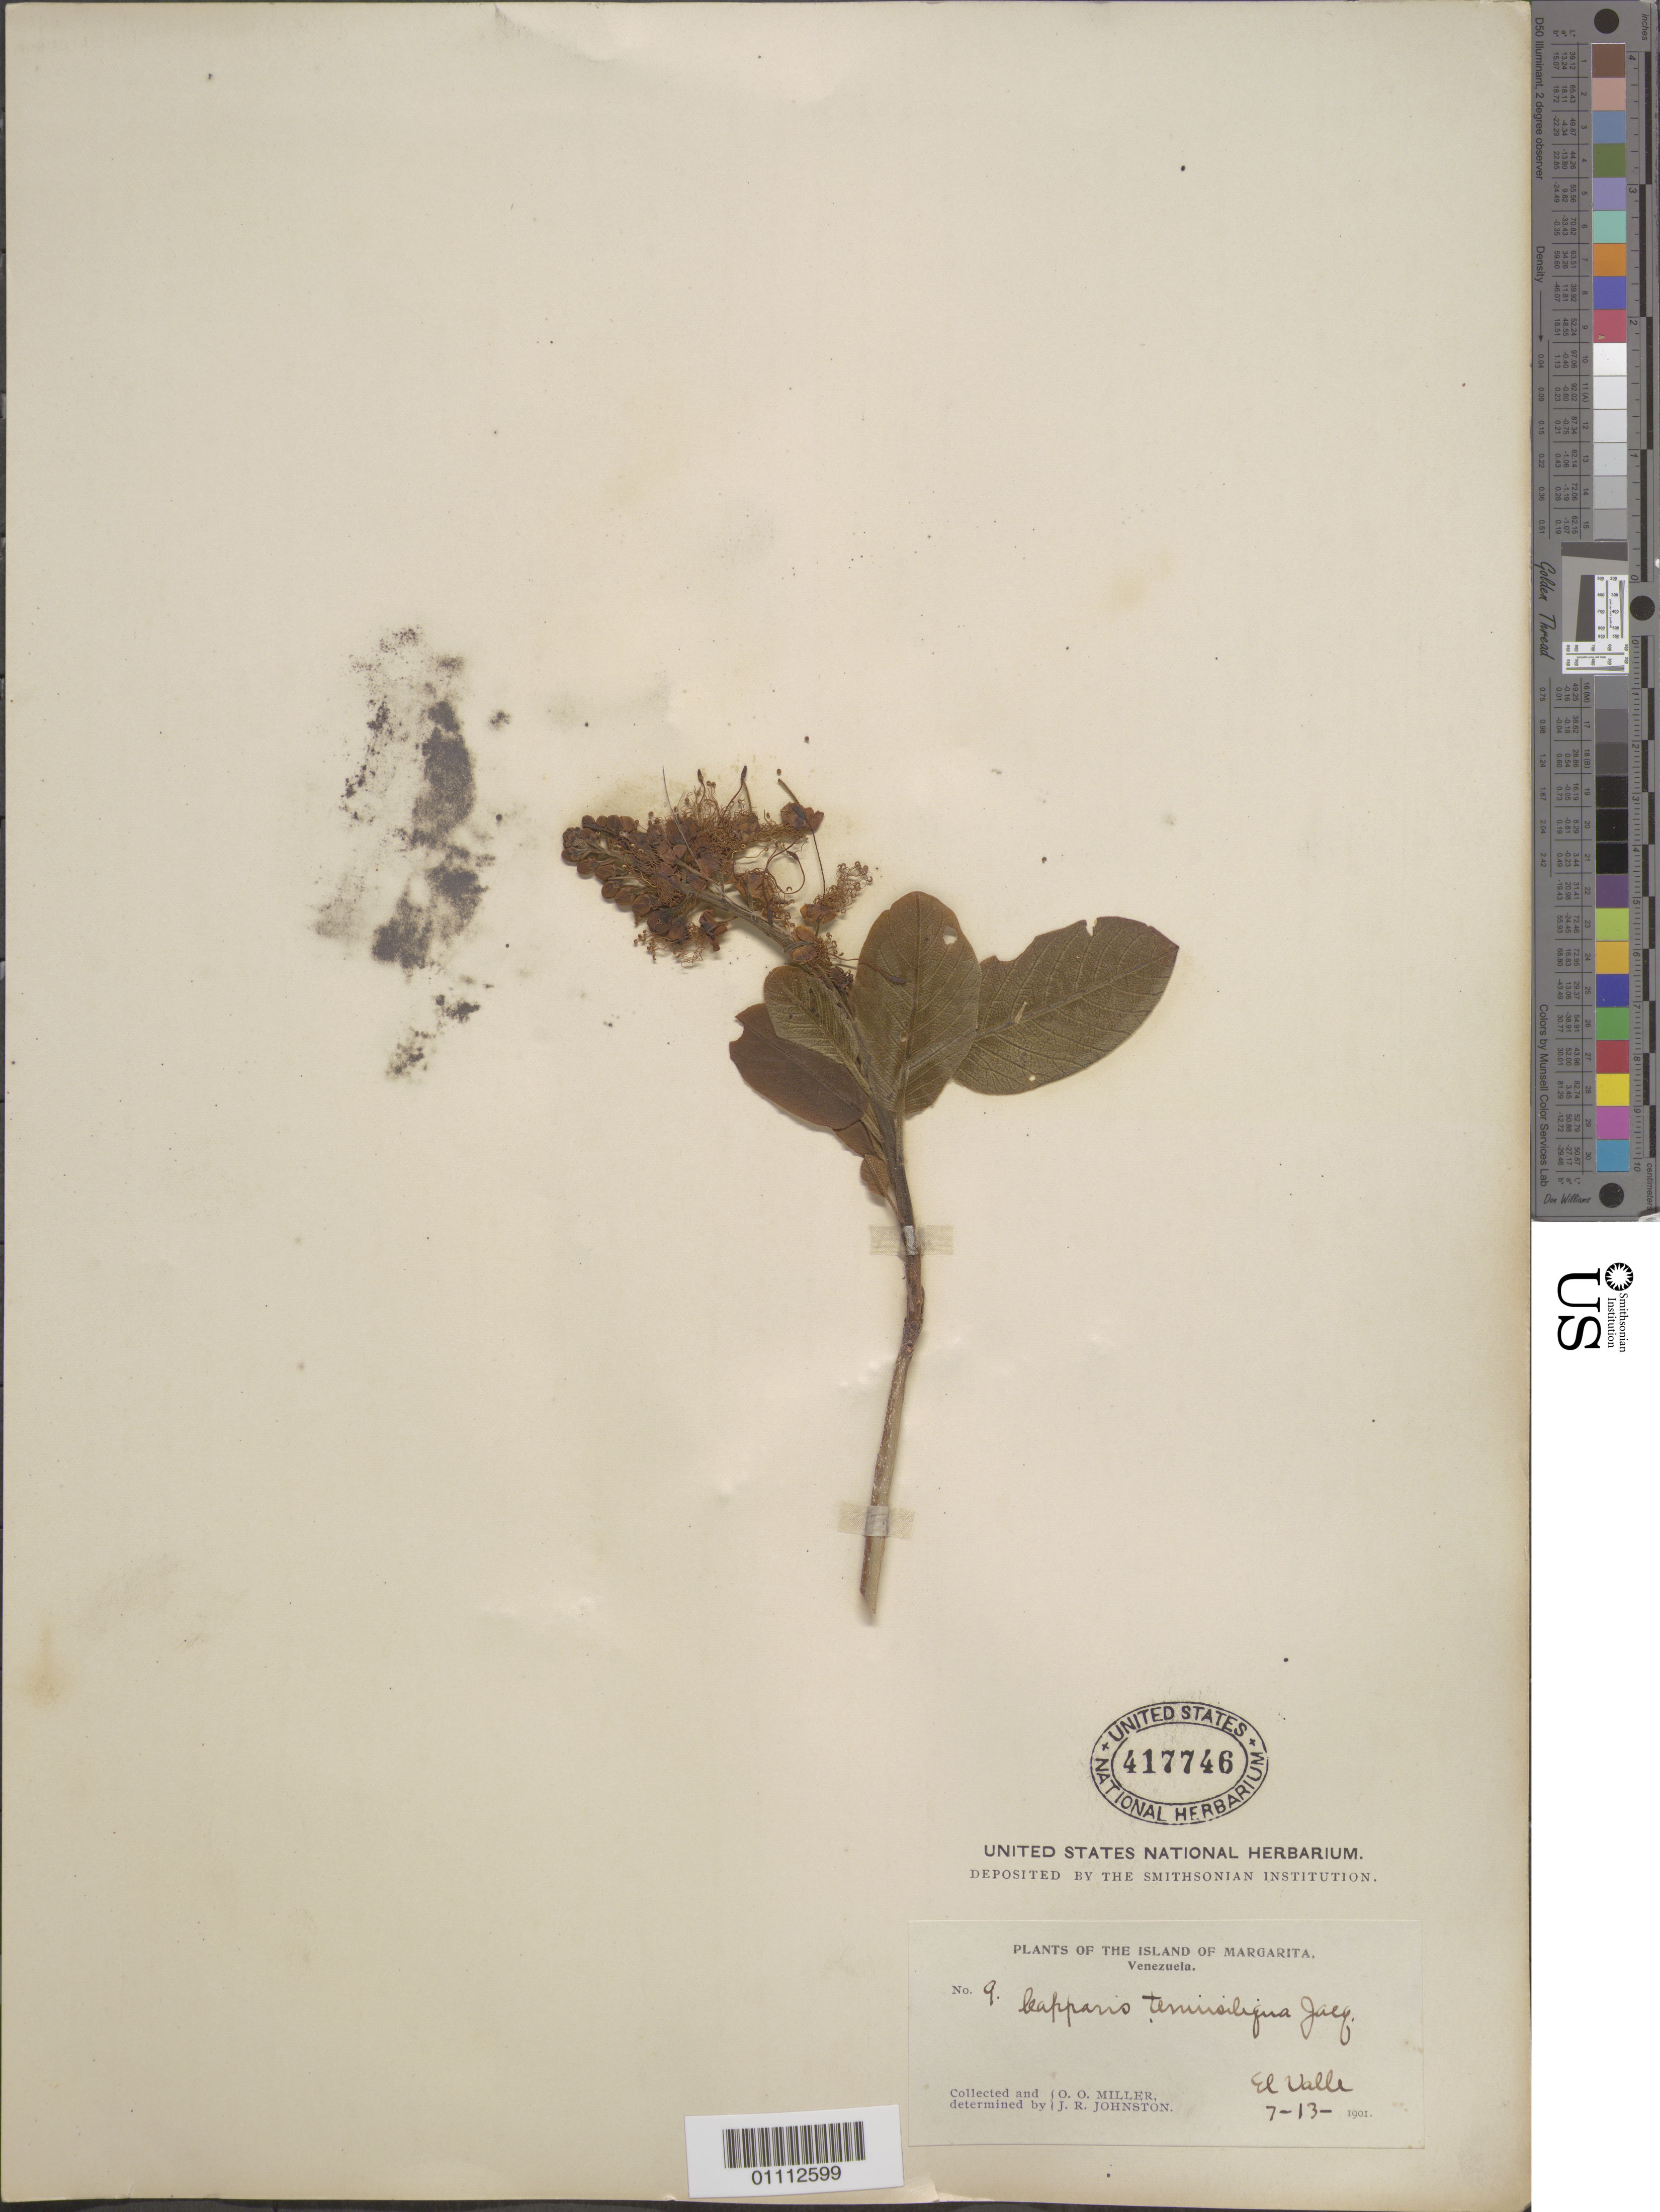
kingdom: Plantae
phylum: Tracheophyta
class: Magnoliopsida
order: Brassicales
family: Capparaceae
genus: Capparis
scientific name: Capparis tenuisiliqua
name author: Jacq.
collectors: O. O. Miller & J. R. Johnson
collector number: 9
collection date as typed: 13 Jul 1901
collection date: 1901-07-13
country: Venezuela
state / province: Nueva Esparta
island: Margarita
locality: El Valle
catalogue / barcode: US 417746